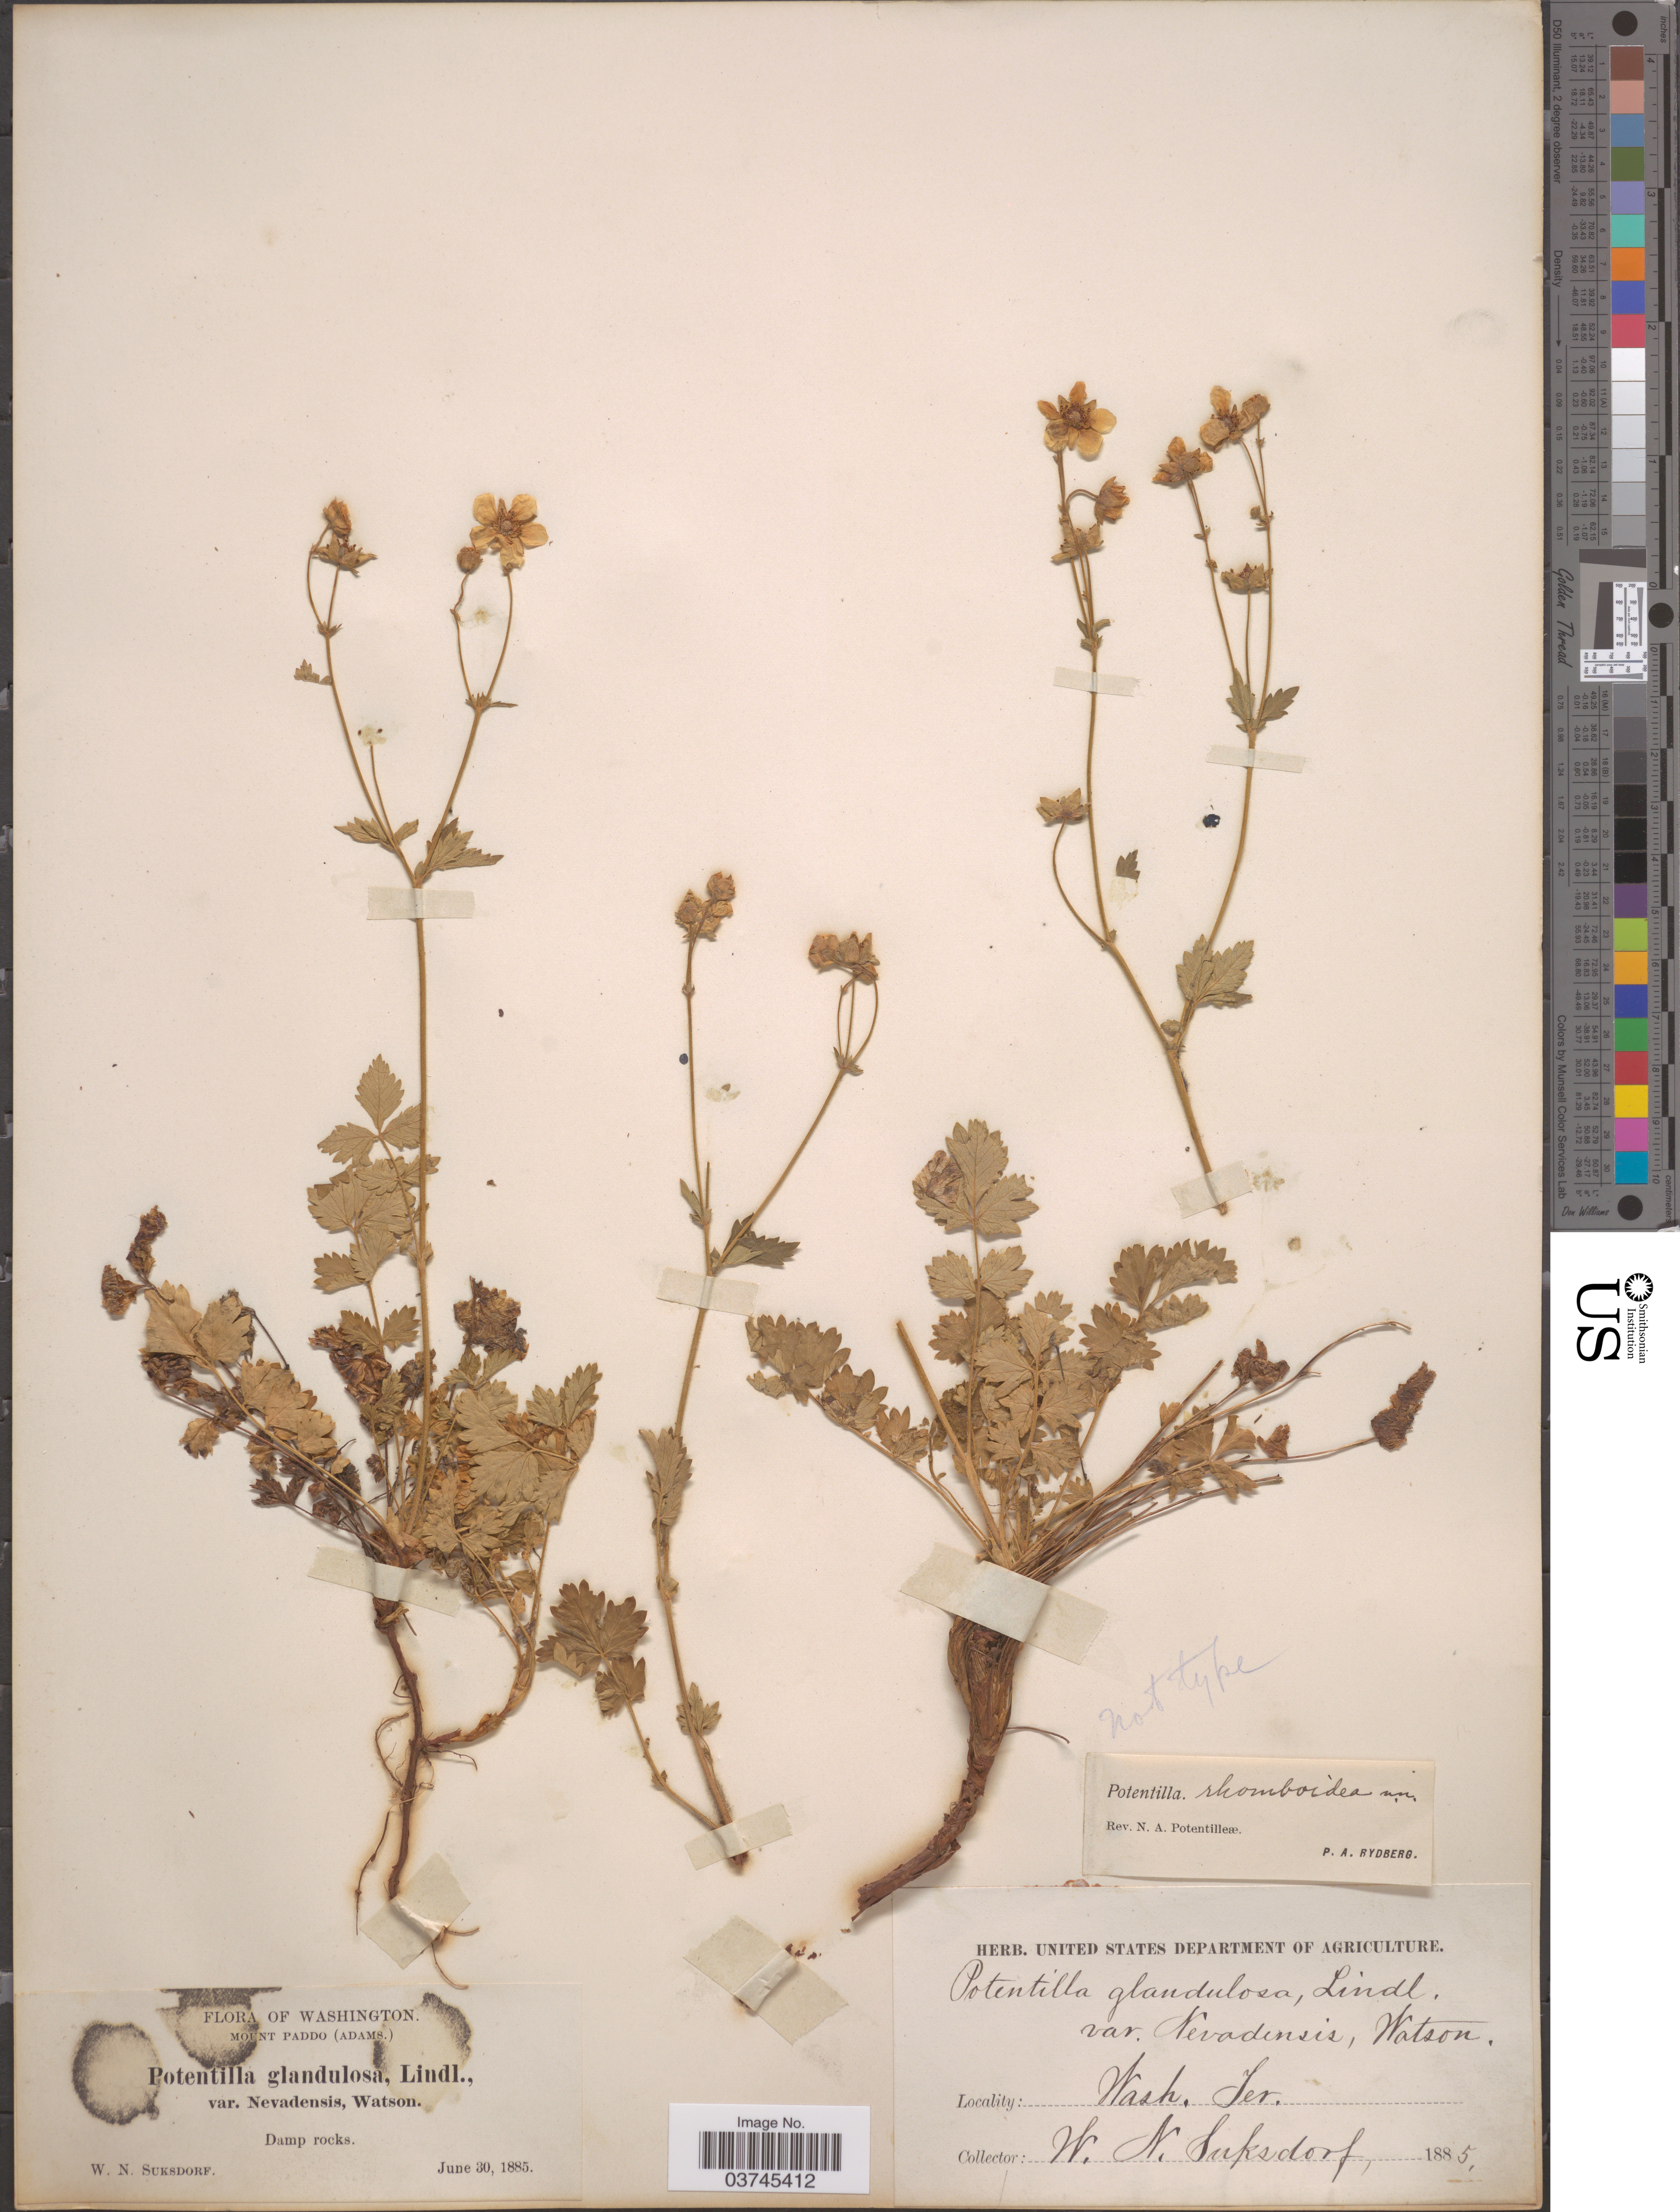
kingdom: Plantae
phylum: Tracheophyta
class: Magnoliopsida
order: Rosales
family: Rosaceae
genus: Drymocallis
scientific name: Drymocallis lactea var. austiniae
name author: (Jeps.) Ertter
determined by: Strong, Mark T., (BOT), Smithsonian Institution - National Museum of Natural History (UNITED STATES)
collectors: W. N. Suksdorf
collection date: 1885-06-30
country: United States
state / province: Washington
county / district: Skamania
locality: Mount Paddo (Adams.) Damp rocks.